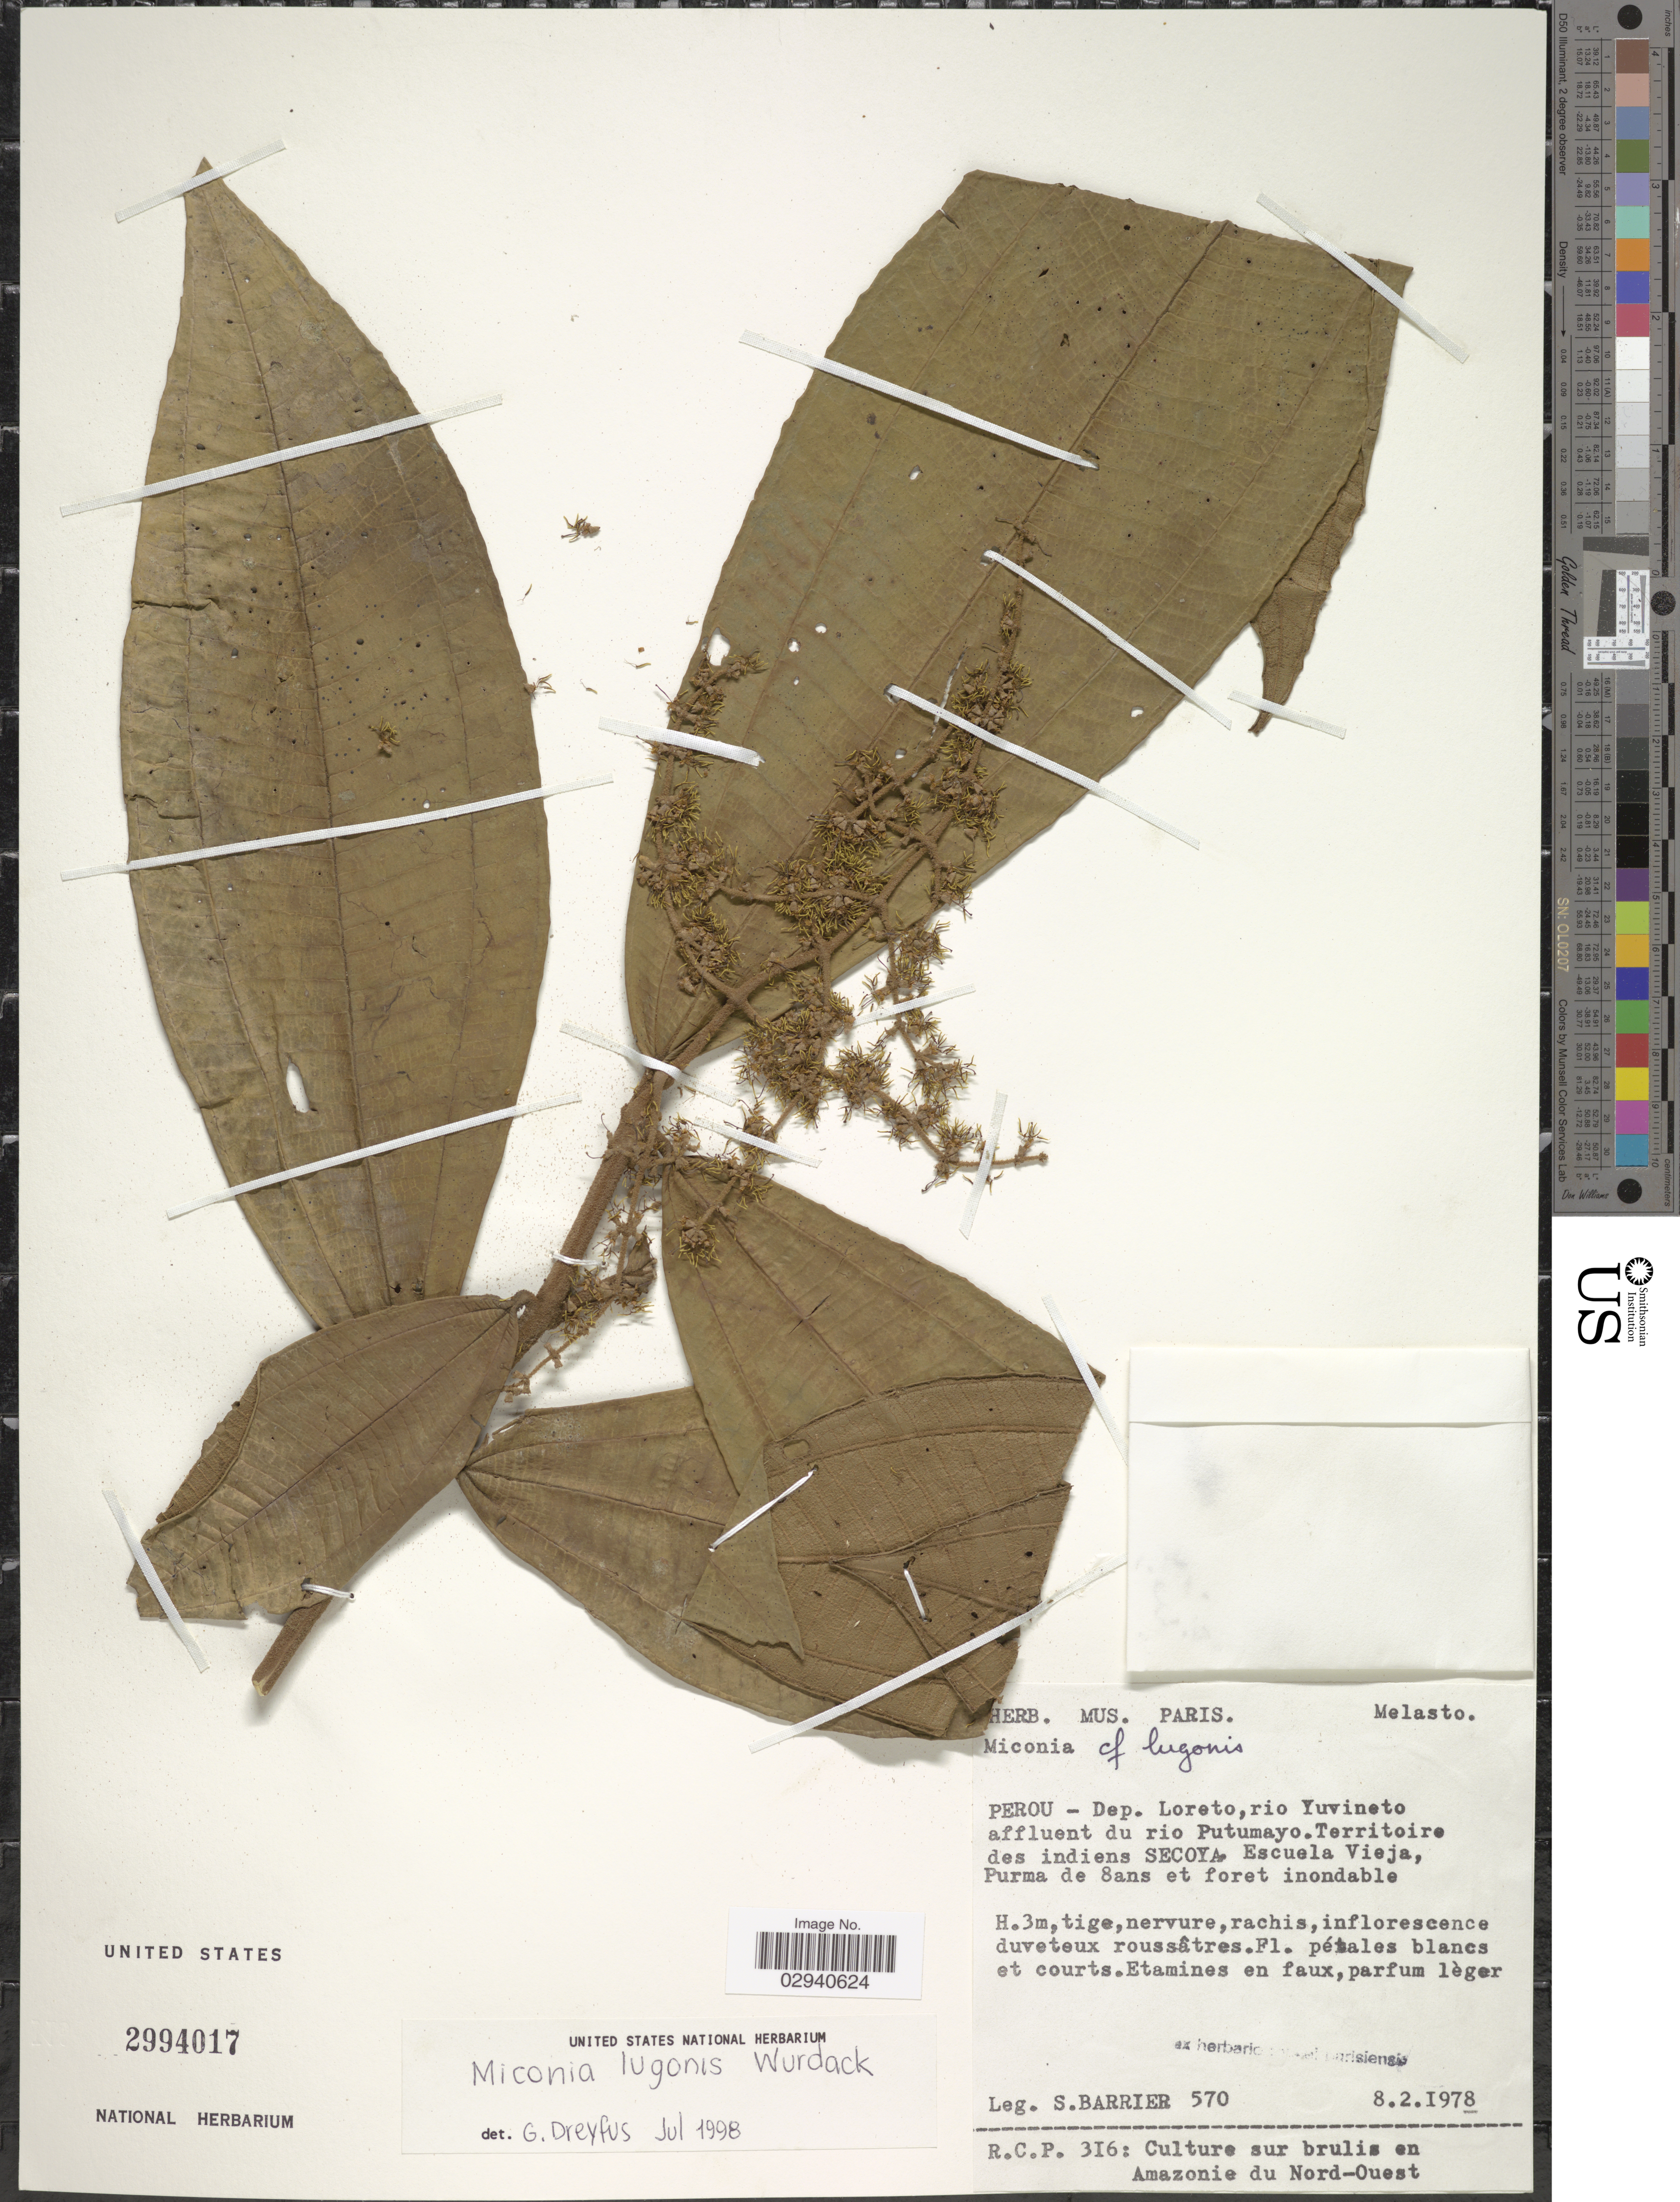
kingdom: Plantae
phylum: Tracheophyta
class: Magnoliopsida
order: Myrtales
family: Melastomataceae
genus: Miconia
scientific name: Miconia lugonis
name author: Wurdack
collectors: S. Barrier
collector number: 570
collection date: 1978-02-08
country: Peru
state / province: Loreto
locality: Dep. Loreto, rio Yuvineto affluent du rio Putumayo. Territoire des indiens Secoya. Escuela Vieja, Purma de 8ans et foret inondable.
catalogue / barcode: US 2994017